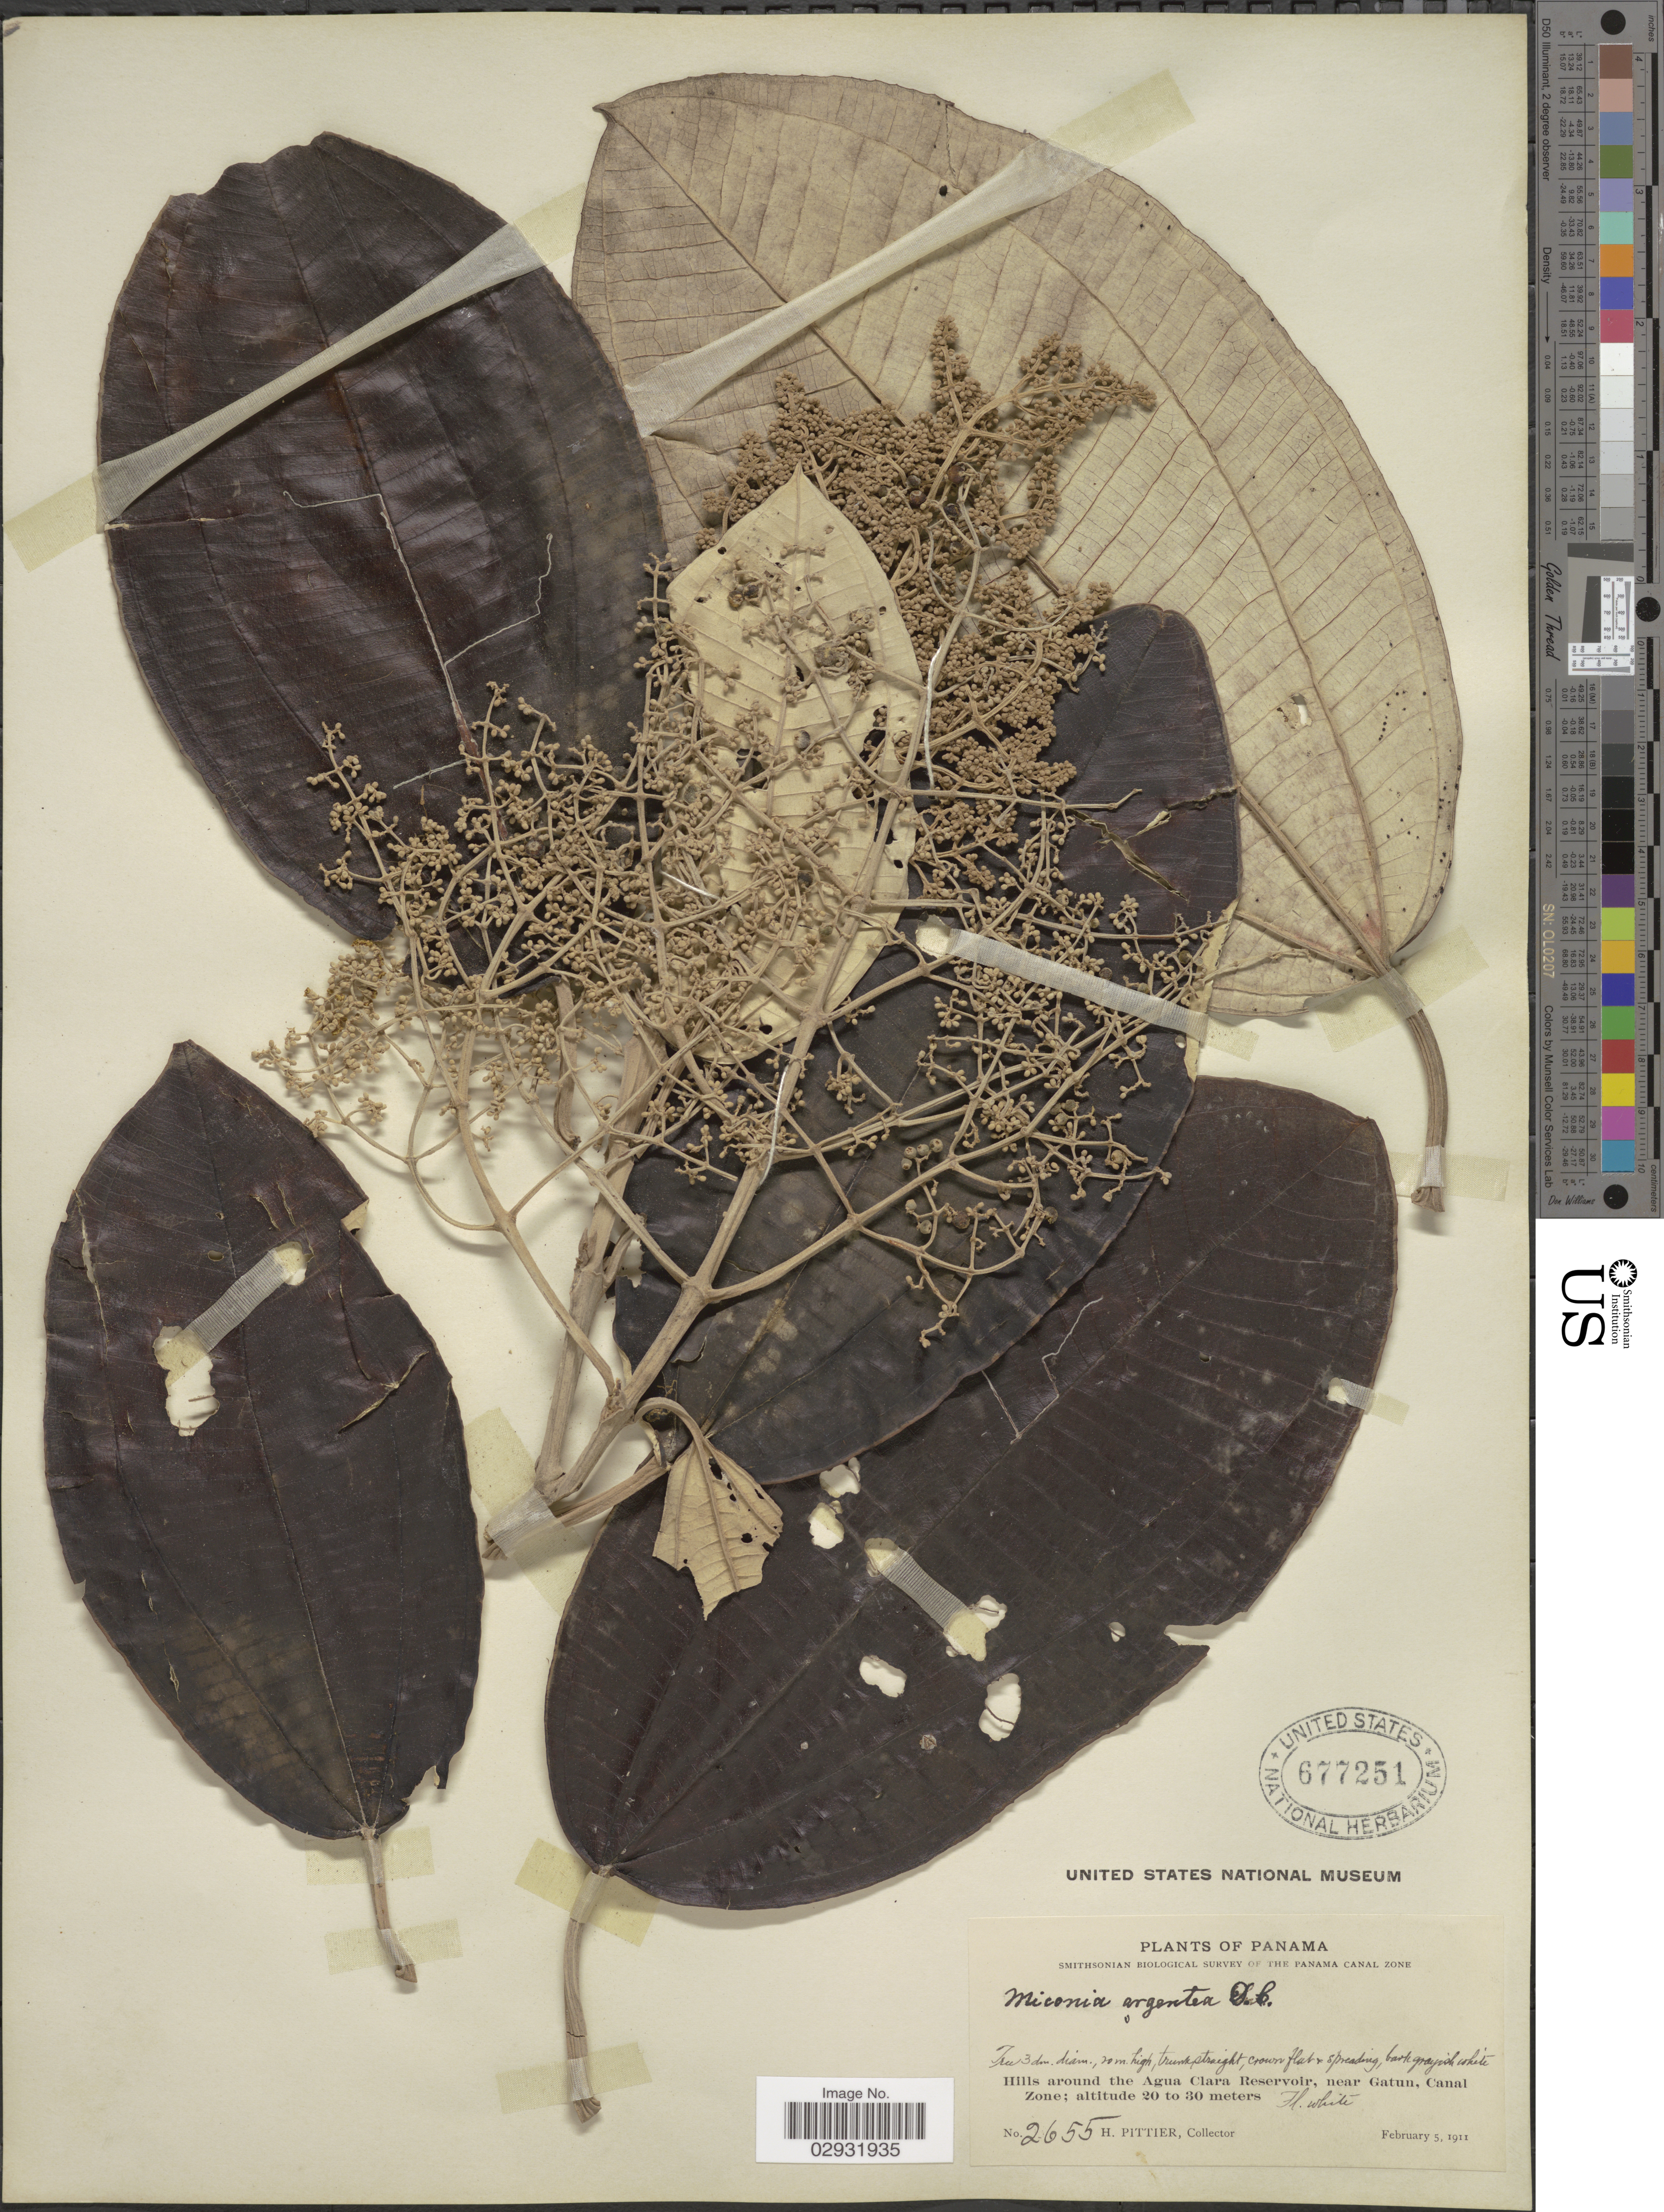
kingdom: Plantae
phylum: Tracheophyta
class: Magnoliopsida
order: Myrtales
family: Melastomataceae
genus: Miconia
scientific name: Miconia argentea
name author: (Sw.) DC.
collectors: H. F. Pittier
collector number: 2655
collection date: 1911-02-05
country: Panama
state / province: Colón / Panamá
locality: Hills around the Agua Clara Reservoir, near Gatun, Canal Zone.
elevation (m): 20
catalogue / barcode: US 677251